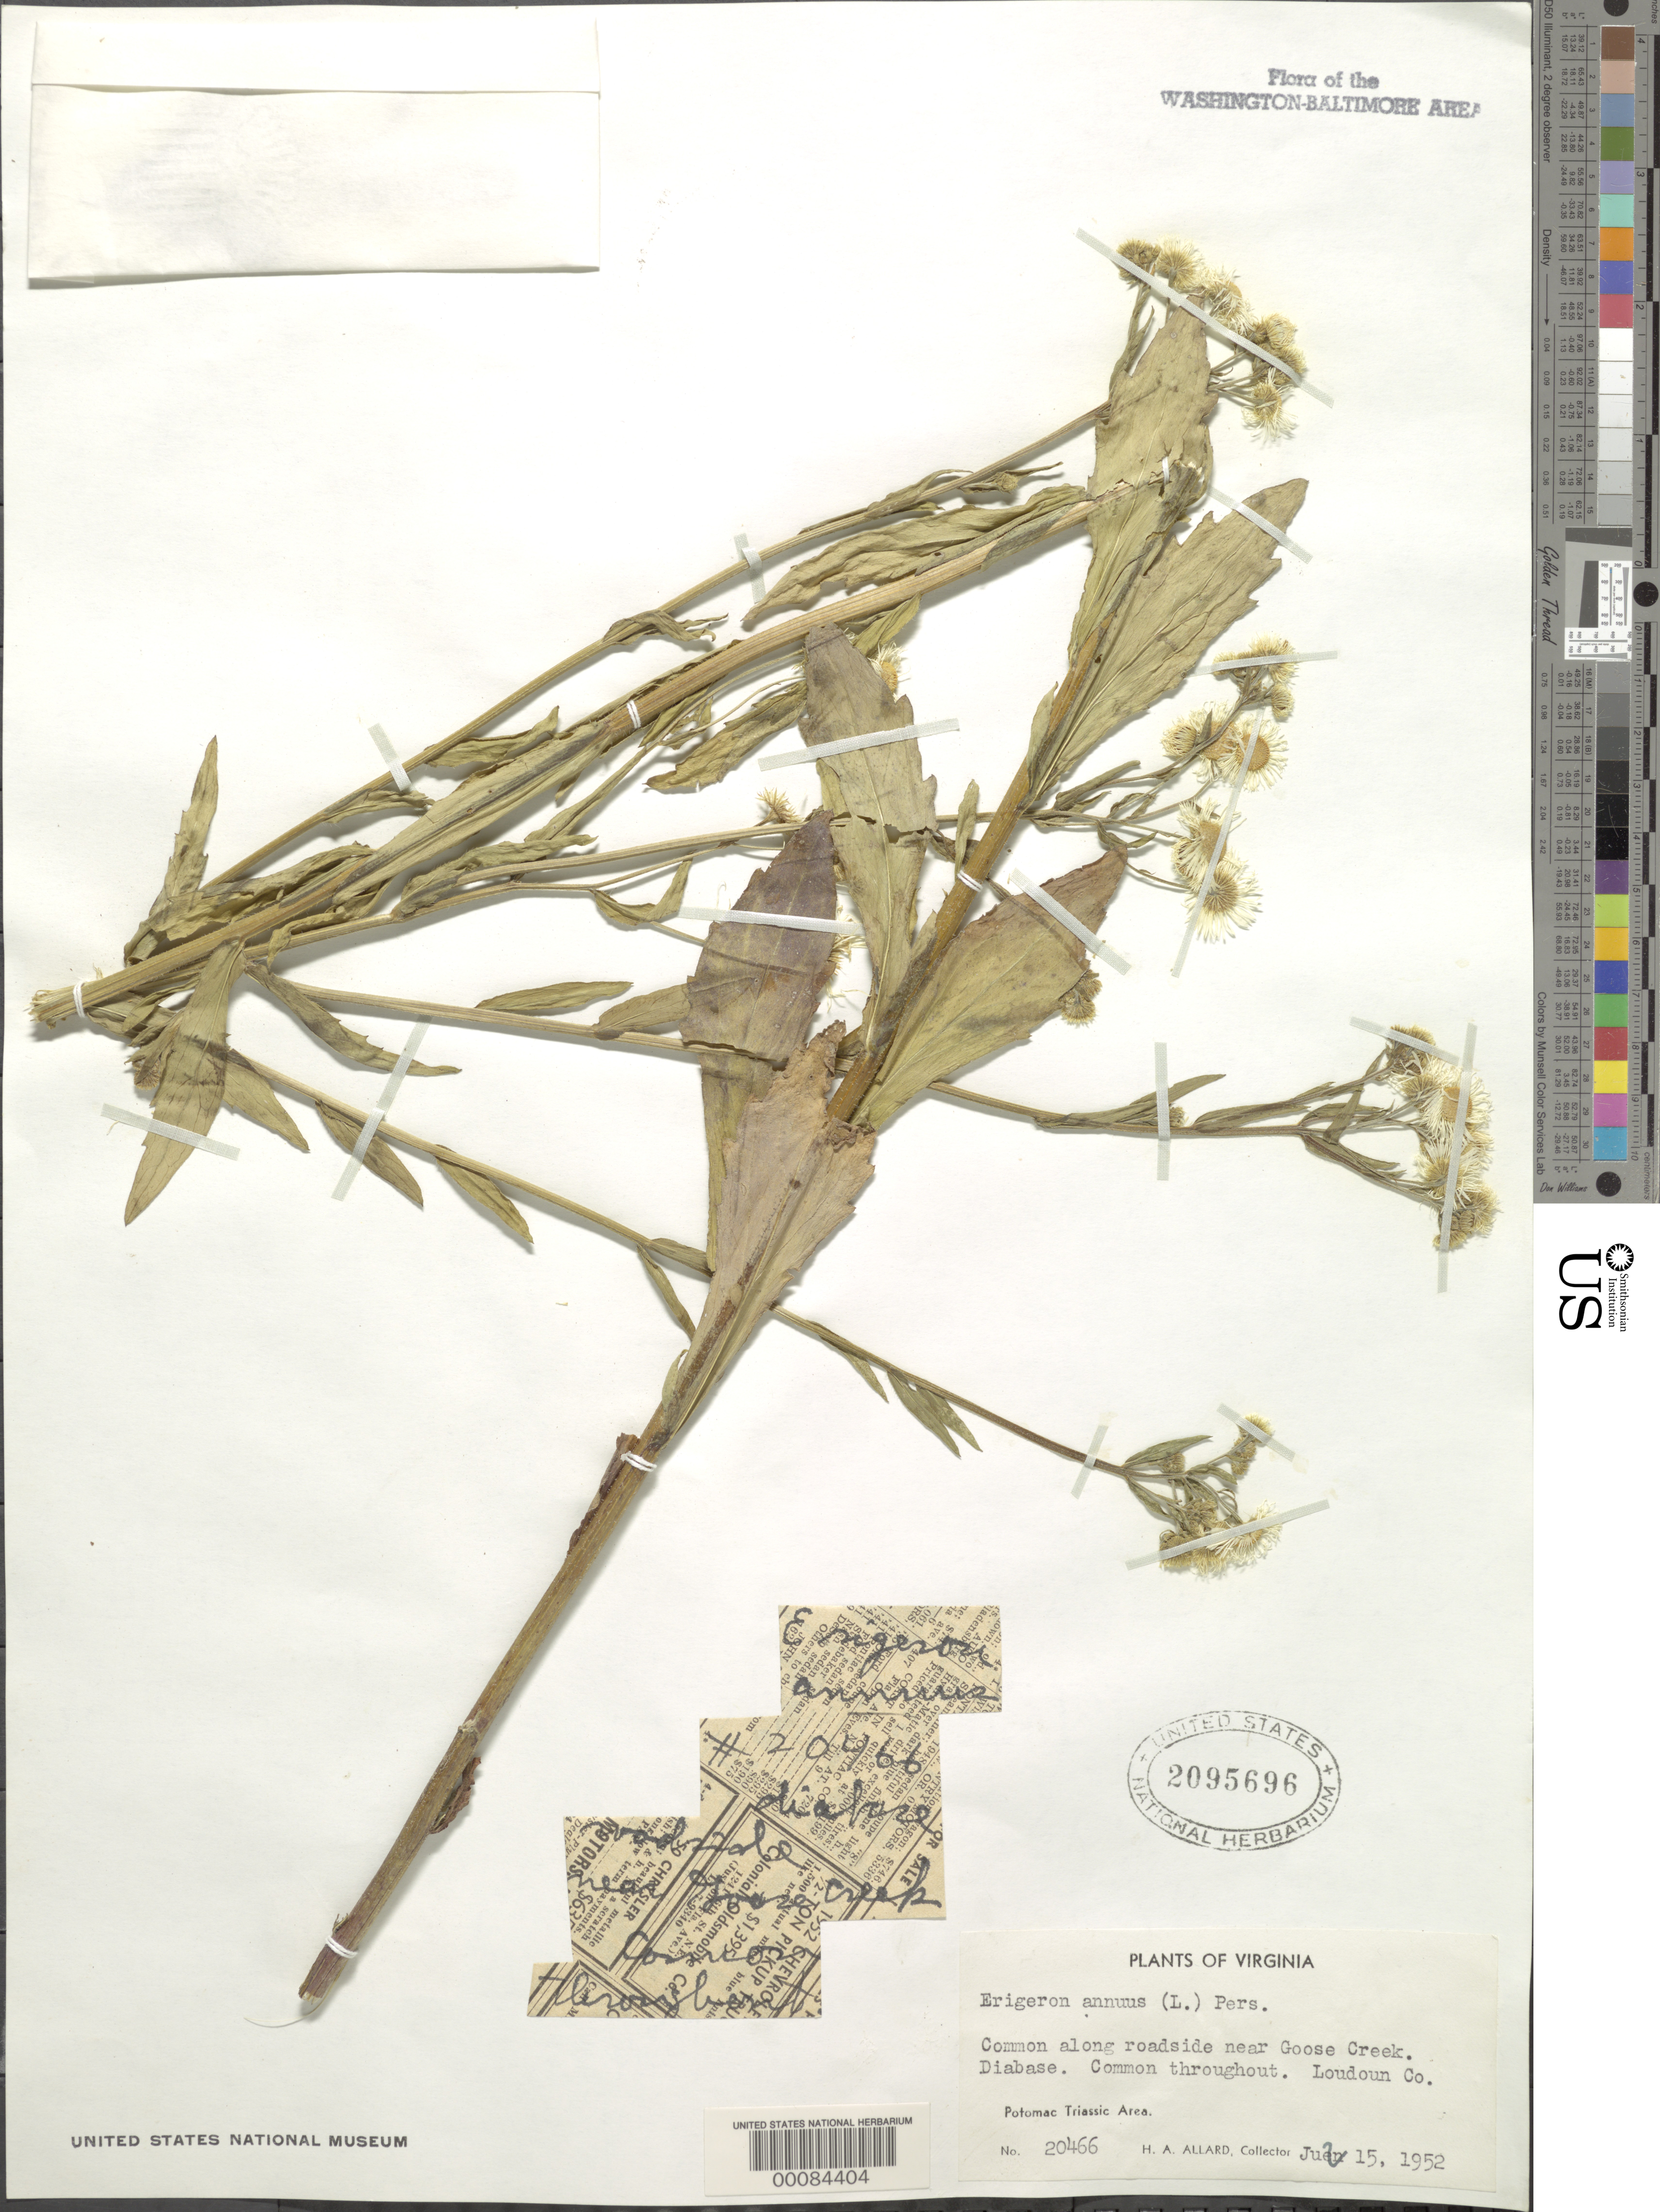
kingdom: Plantae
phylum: Tracheophyta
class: Magnoliopsida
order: Asterales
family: Asteraceae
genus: Erigeron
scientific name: Erigeron annuus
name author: (L.) Pers.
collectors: H. A. Allard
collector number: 20466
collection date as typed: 15 Jun 1952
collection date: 1952-06-15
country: United States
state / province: Virginia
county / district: Loudoun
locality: Goose Creek vicinity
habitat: Roadside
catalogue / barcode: US 2095696